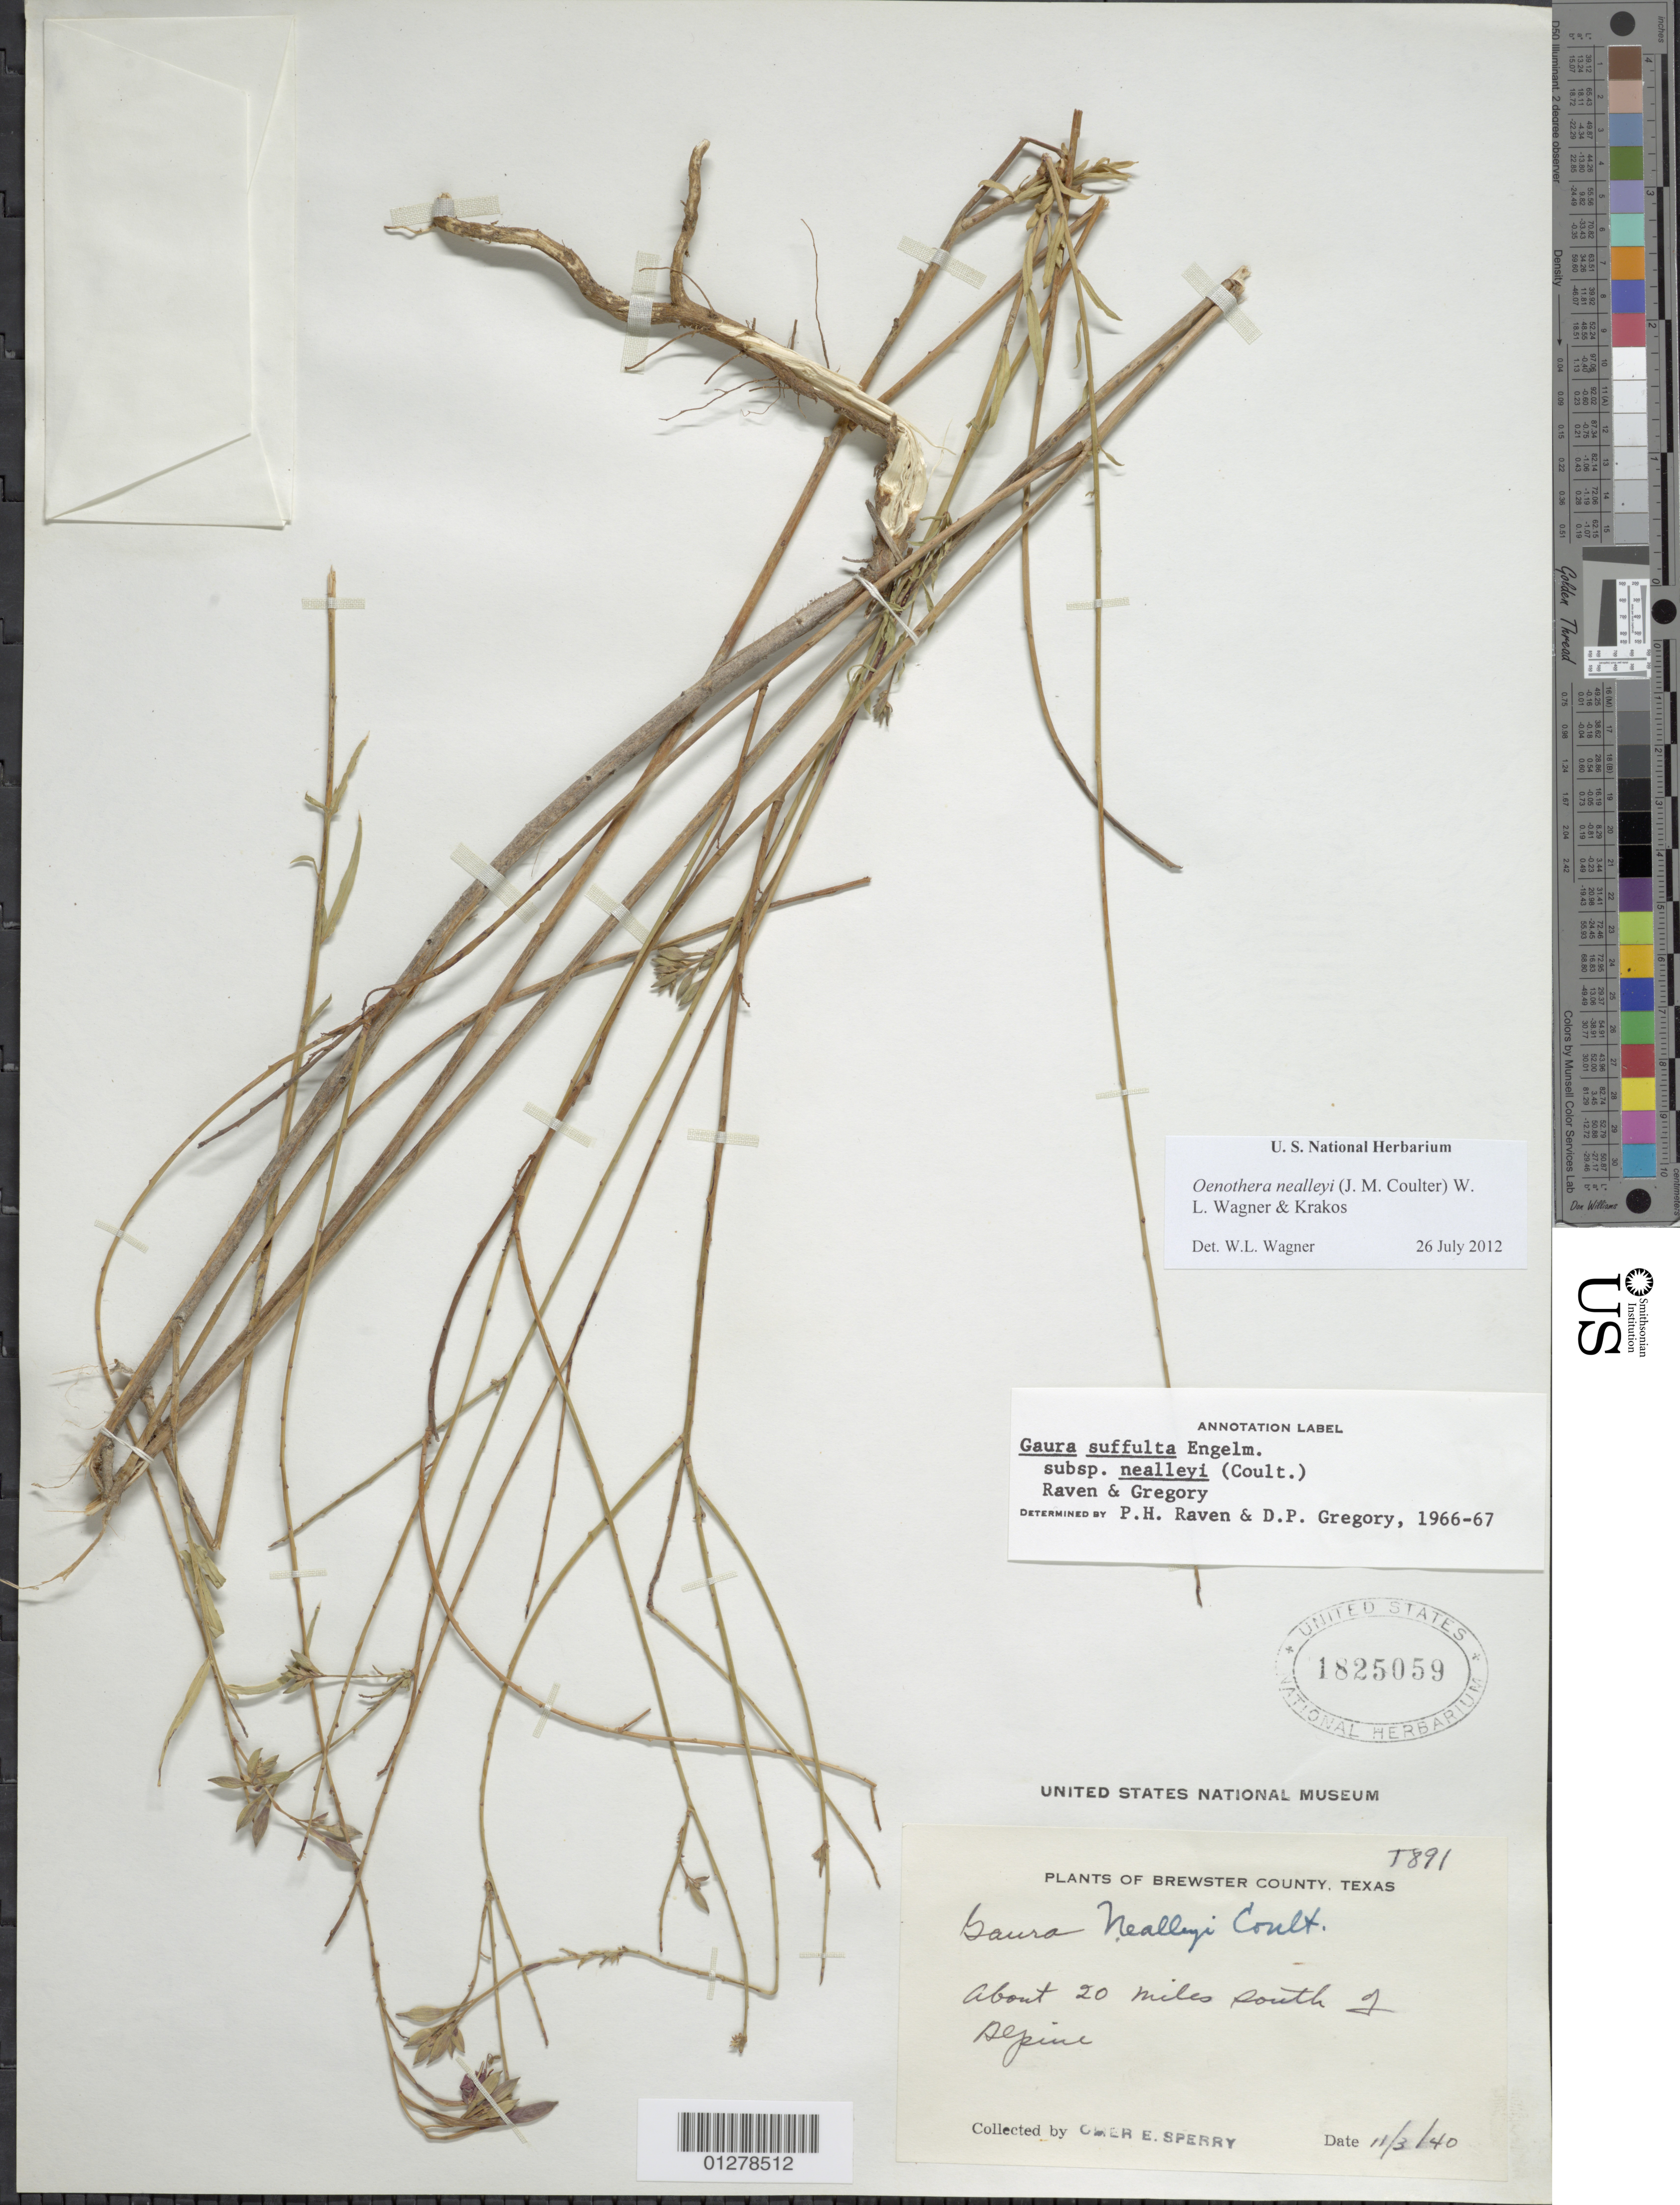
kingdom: Plantae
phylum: Tracheophyta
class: Magnoliopsida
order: Myrtales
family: Onagraceae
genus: Oenothera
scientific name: Oenothera nealleyi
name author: (J.M. Coult.) Krakos & W.L. Wagner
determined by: Wagner, W. L., (BOT), Smithsonian Institution - National Museum of Natural History (UNITED STATES)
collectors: O. E. Sperry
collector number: T891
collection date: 1940-11-03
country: United States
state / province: Texas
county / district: Brewster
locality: about 20 mi S of Alpine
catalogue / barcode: US 1825059